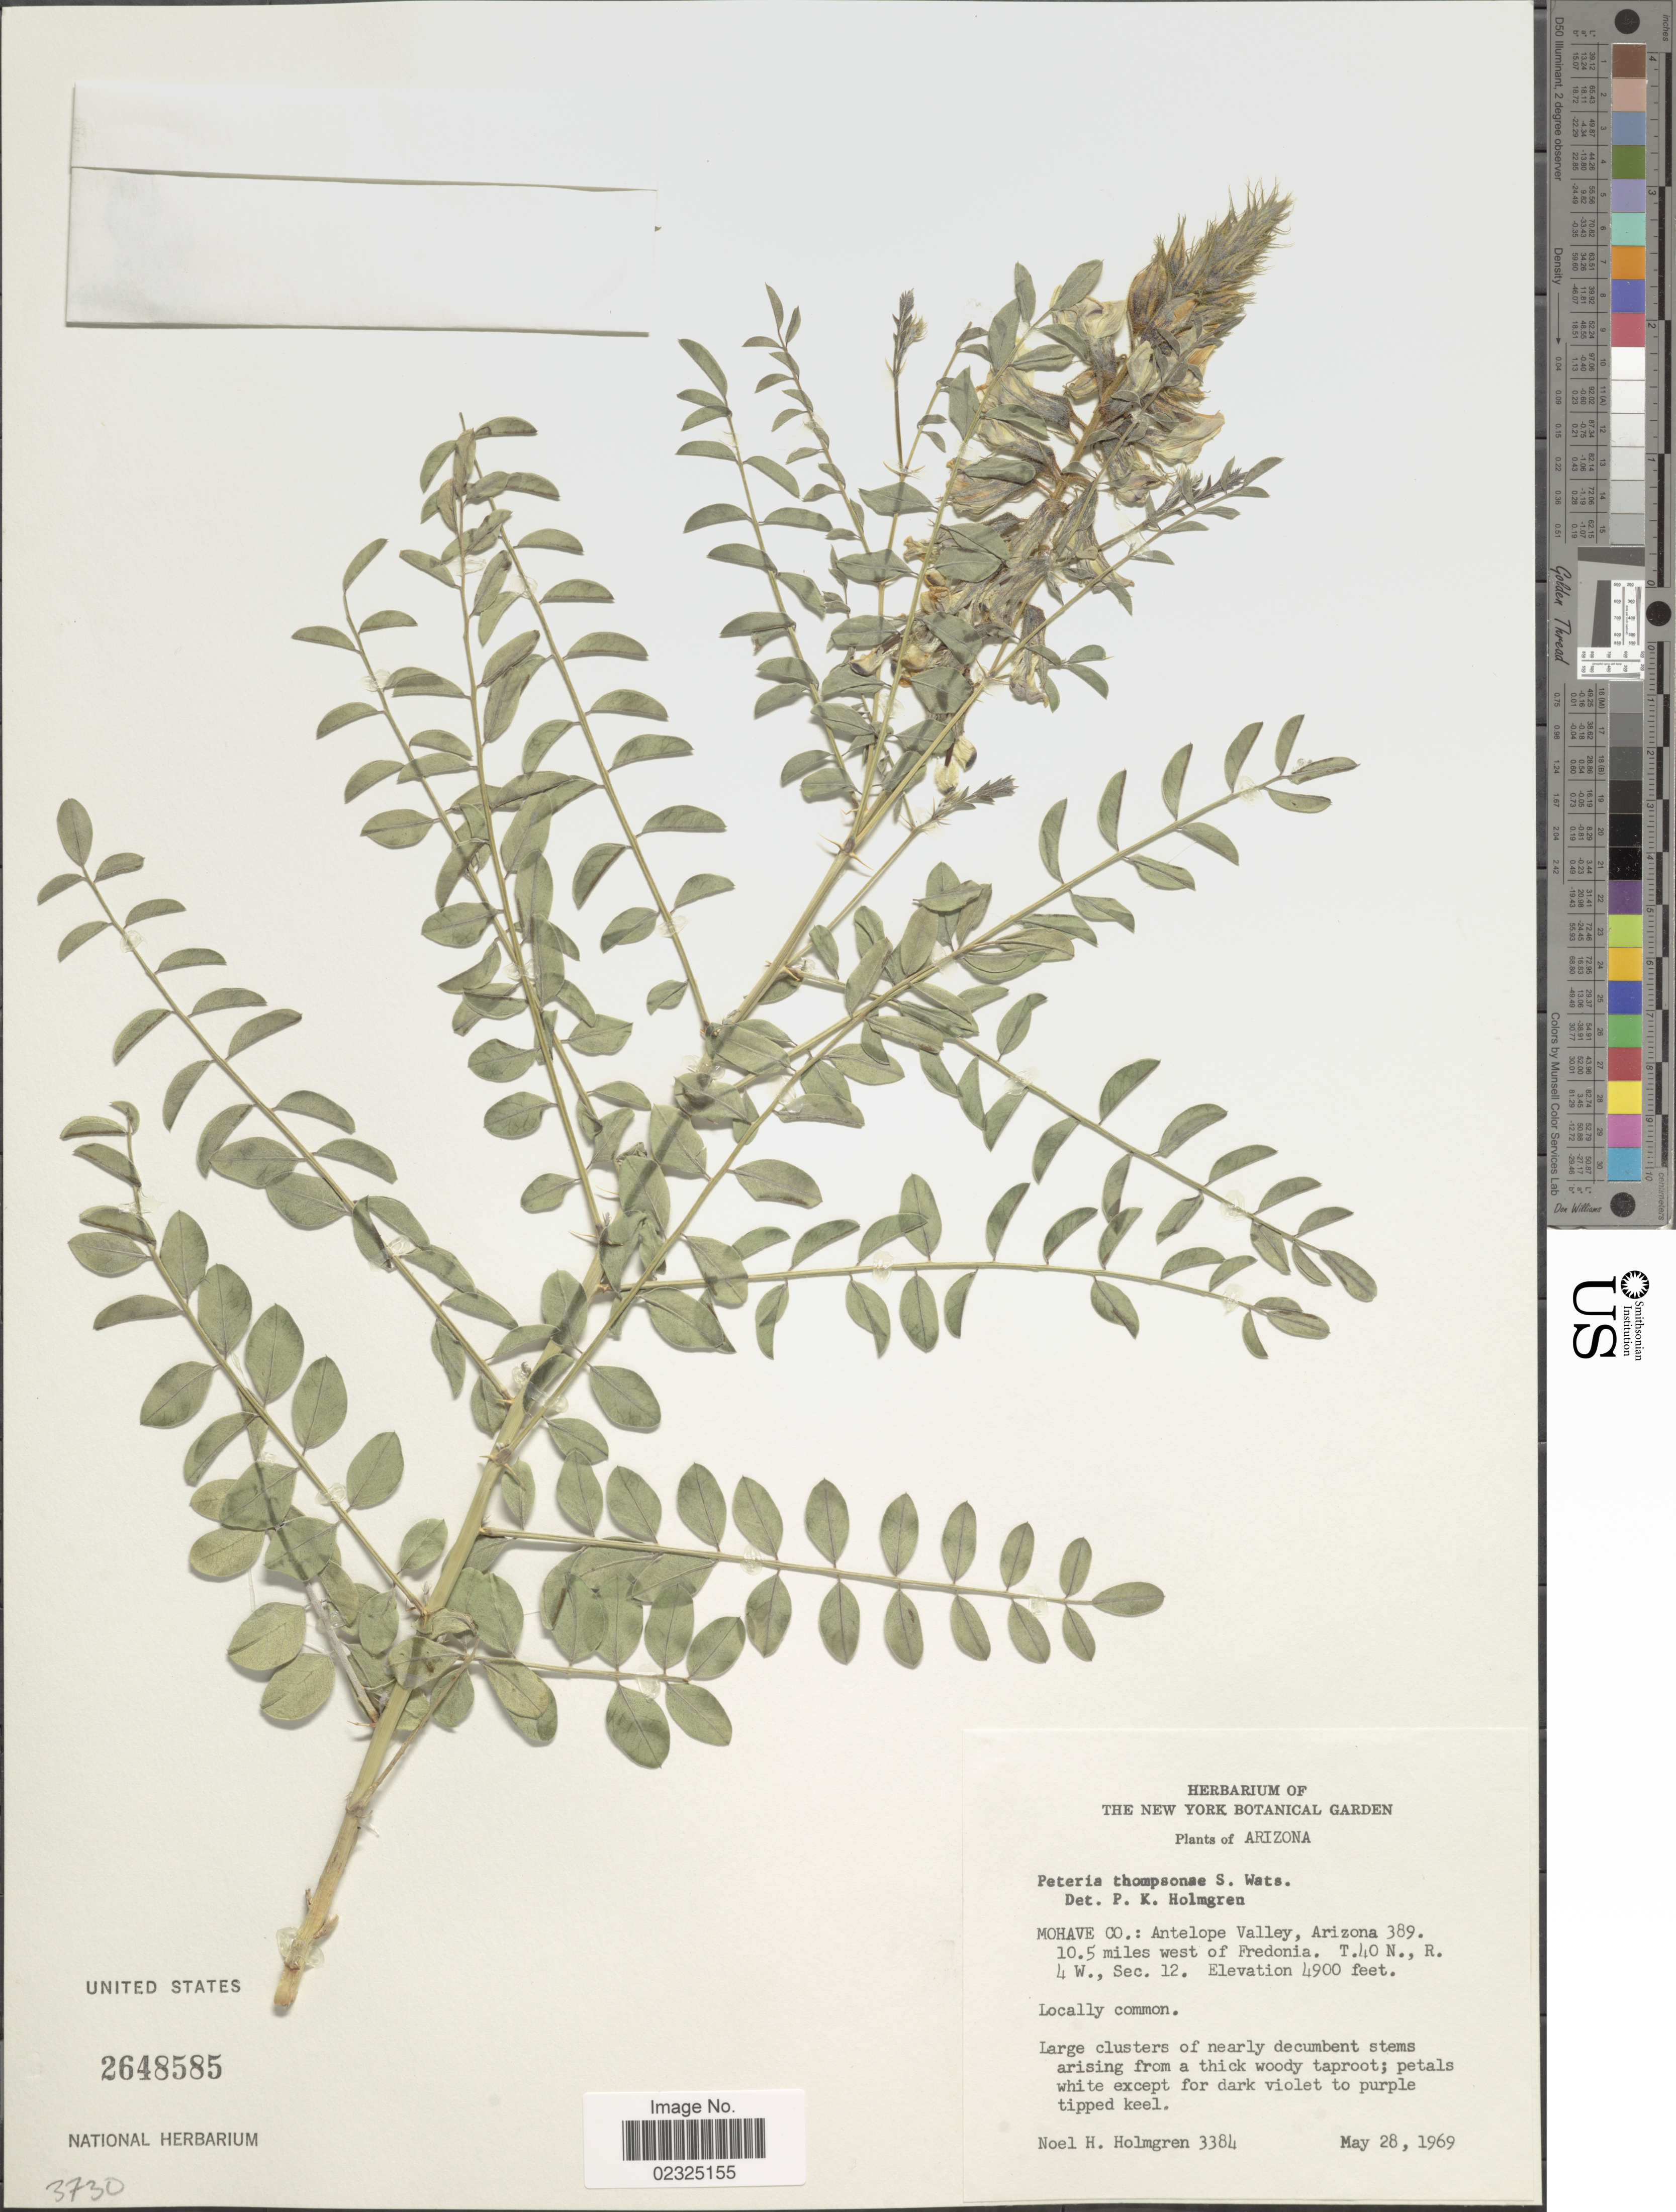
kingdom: Plantae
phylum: Tracheophyta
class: Magnoliopsida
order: Fabales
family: Fabaceae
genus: Peteria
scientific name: Peteria thompsonae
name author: S. Watson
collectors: N. H. Holmgren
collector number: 3384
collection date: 1969-05-28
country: United States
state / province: Arizona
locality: Mohave Co.: Antelope Valley, Arizona 389, 10.5 miles west of Fredonia, T.40 N., R. 4 W., Sec. 12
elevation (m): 1494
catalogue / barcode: US 2648585